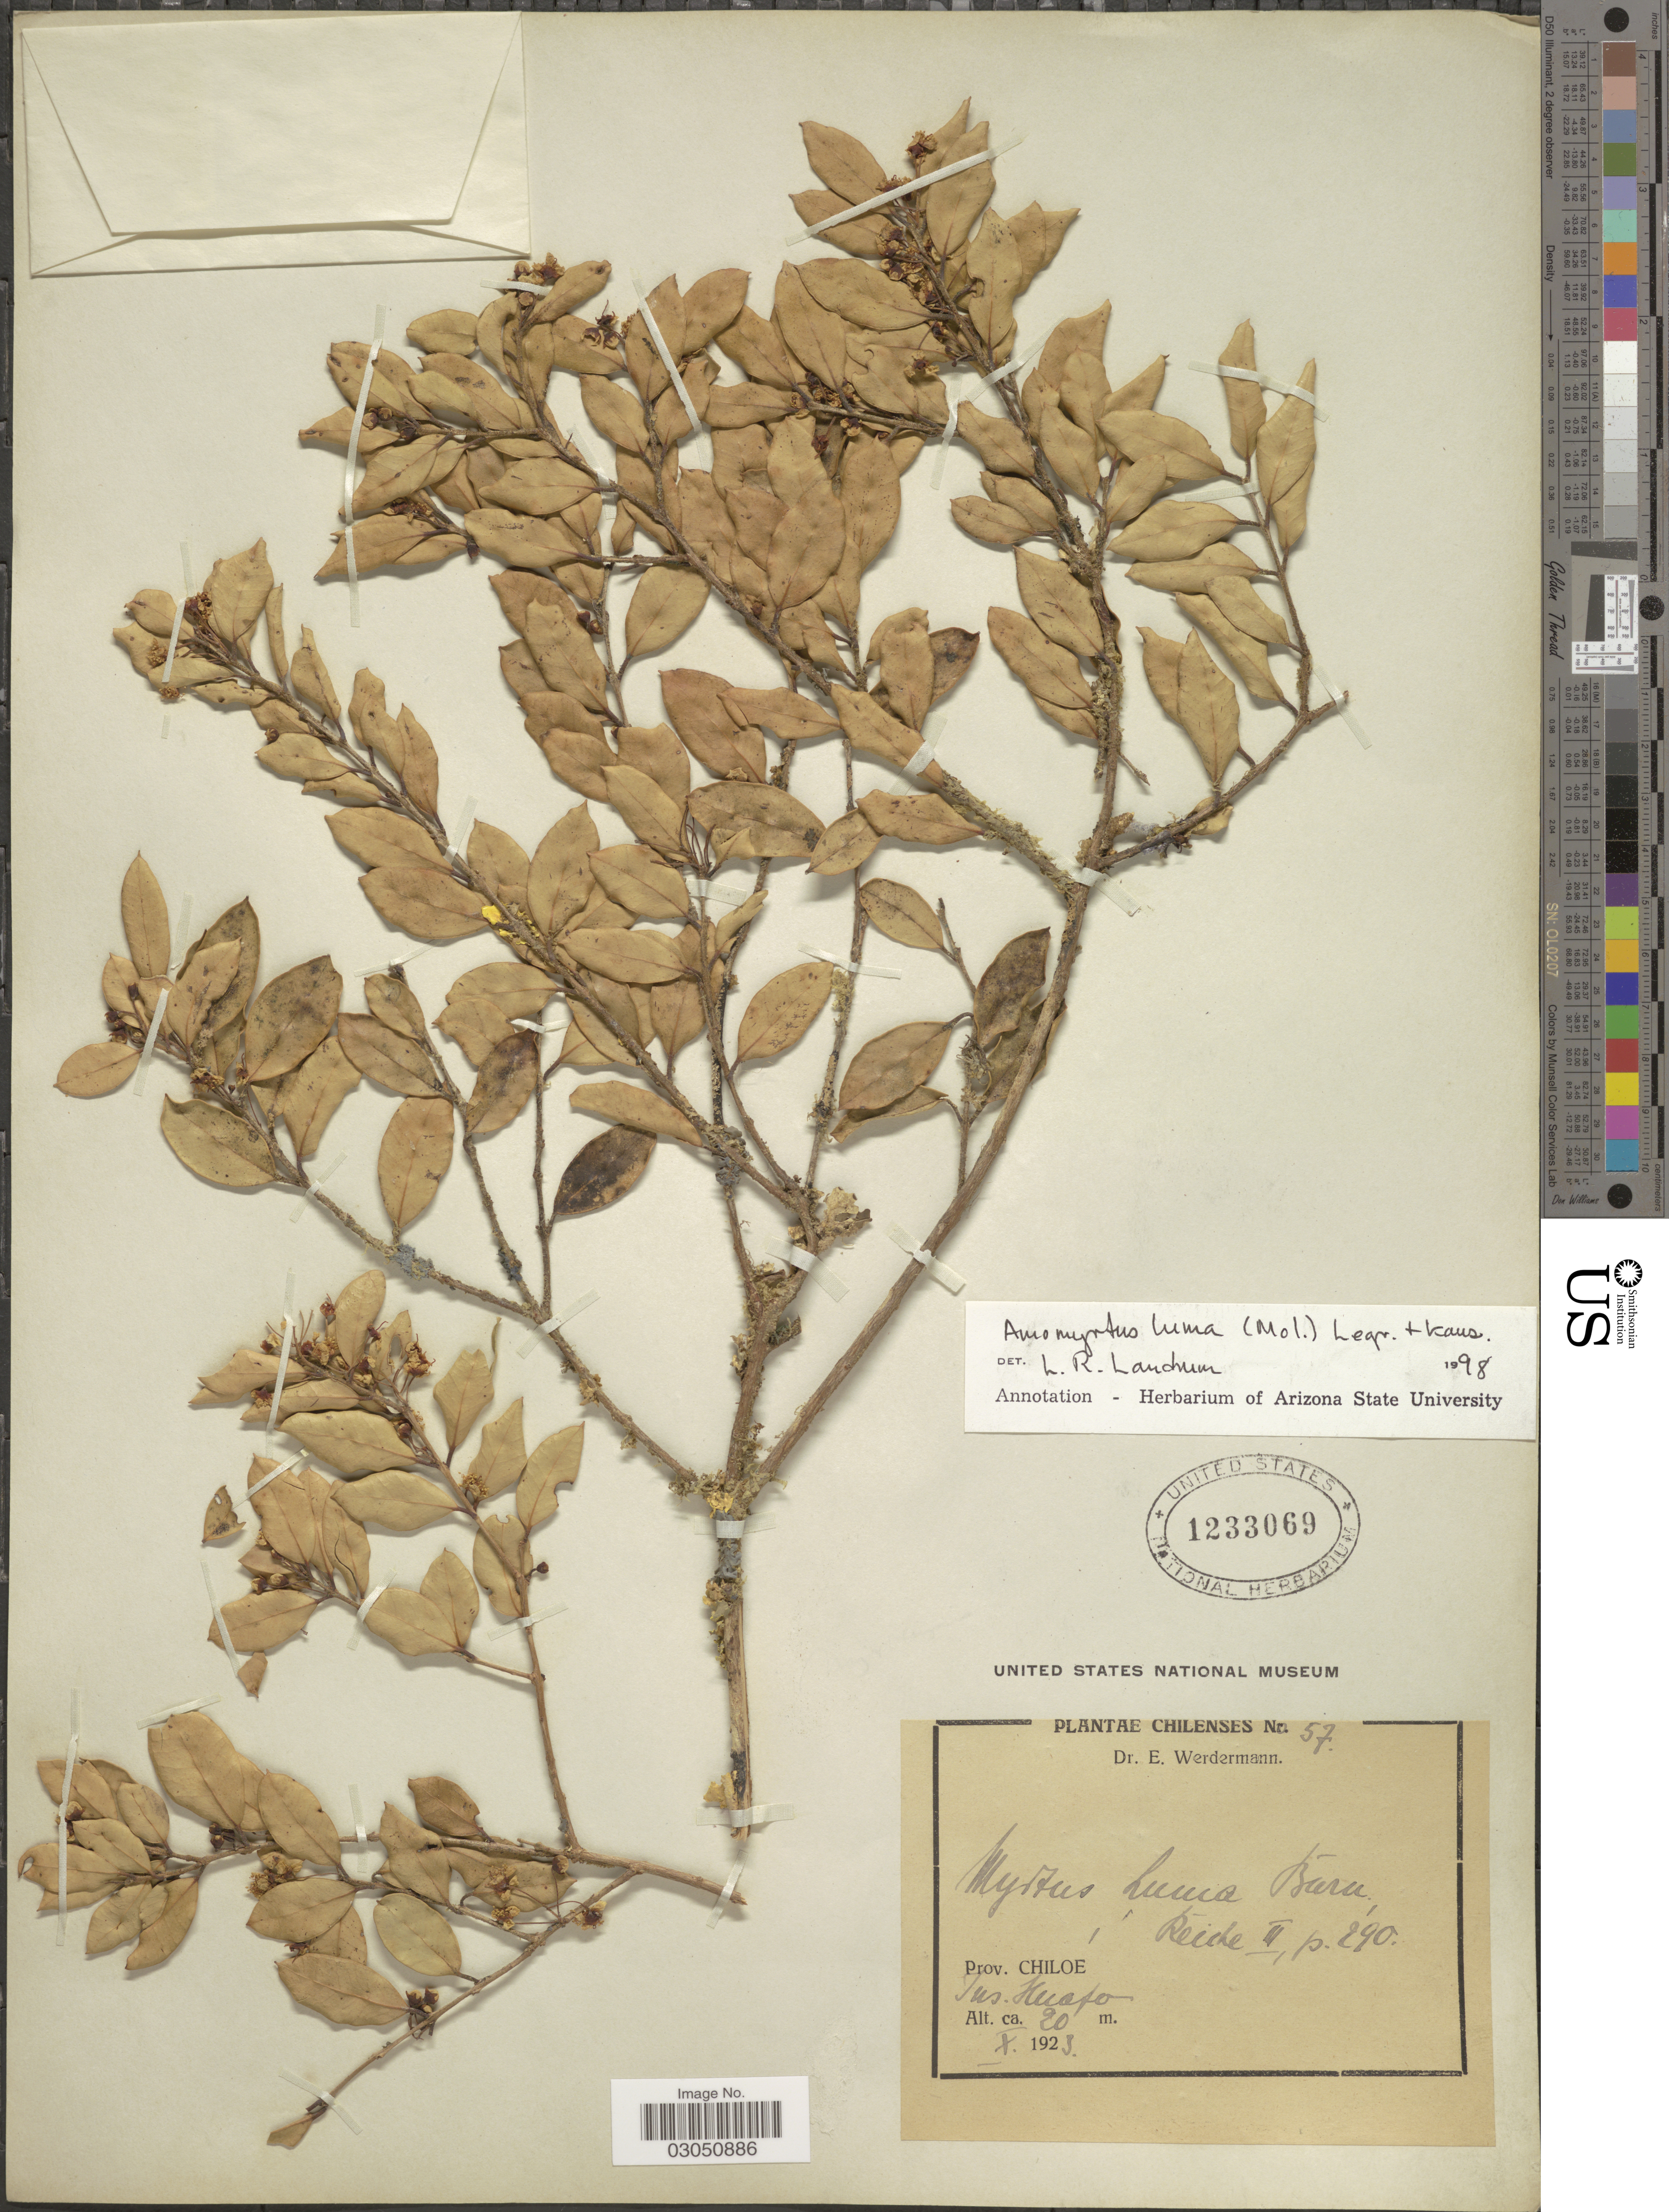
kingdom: Plantae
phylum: Tracheophyta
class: Magnoliopsida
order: Myrtales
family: Myrtaceae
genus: Amomyrtus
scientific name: Amomyrtus luma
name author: (Molina) D. Legrand & Kausel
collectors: E. Werdermann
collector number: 57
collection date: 1923-10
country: Chile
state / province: Arica y Parinacota (XV)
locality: Prov. Chiloé. Ins. Huafo.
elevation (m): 20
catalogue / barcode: US 1233069